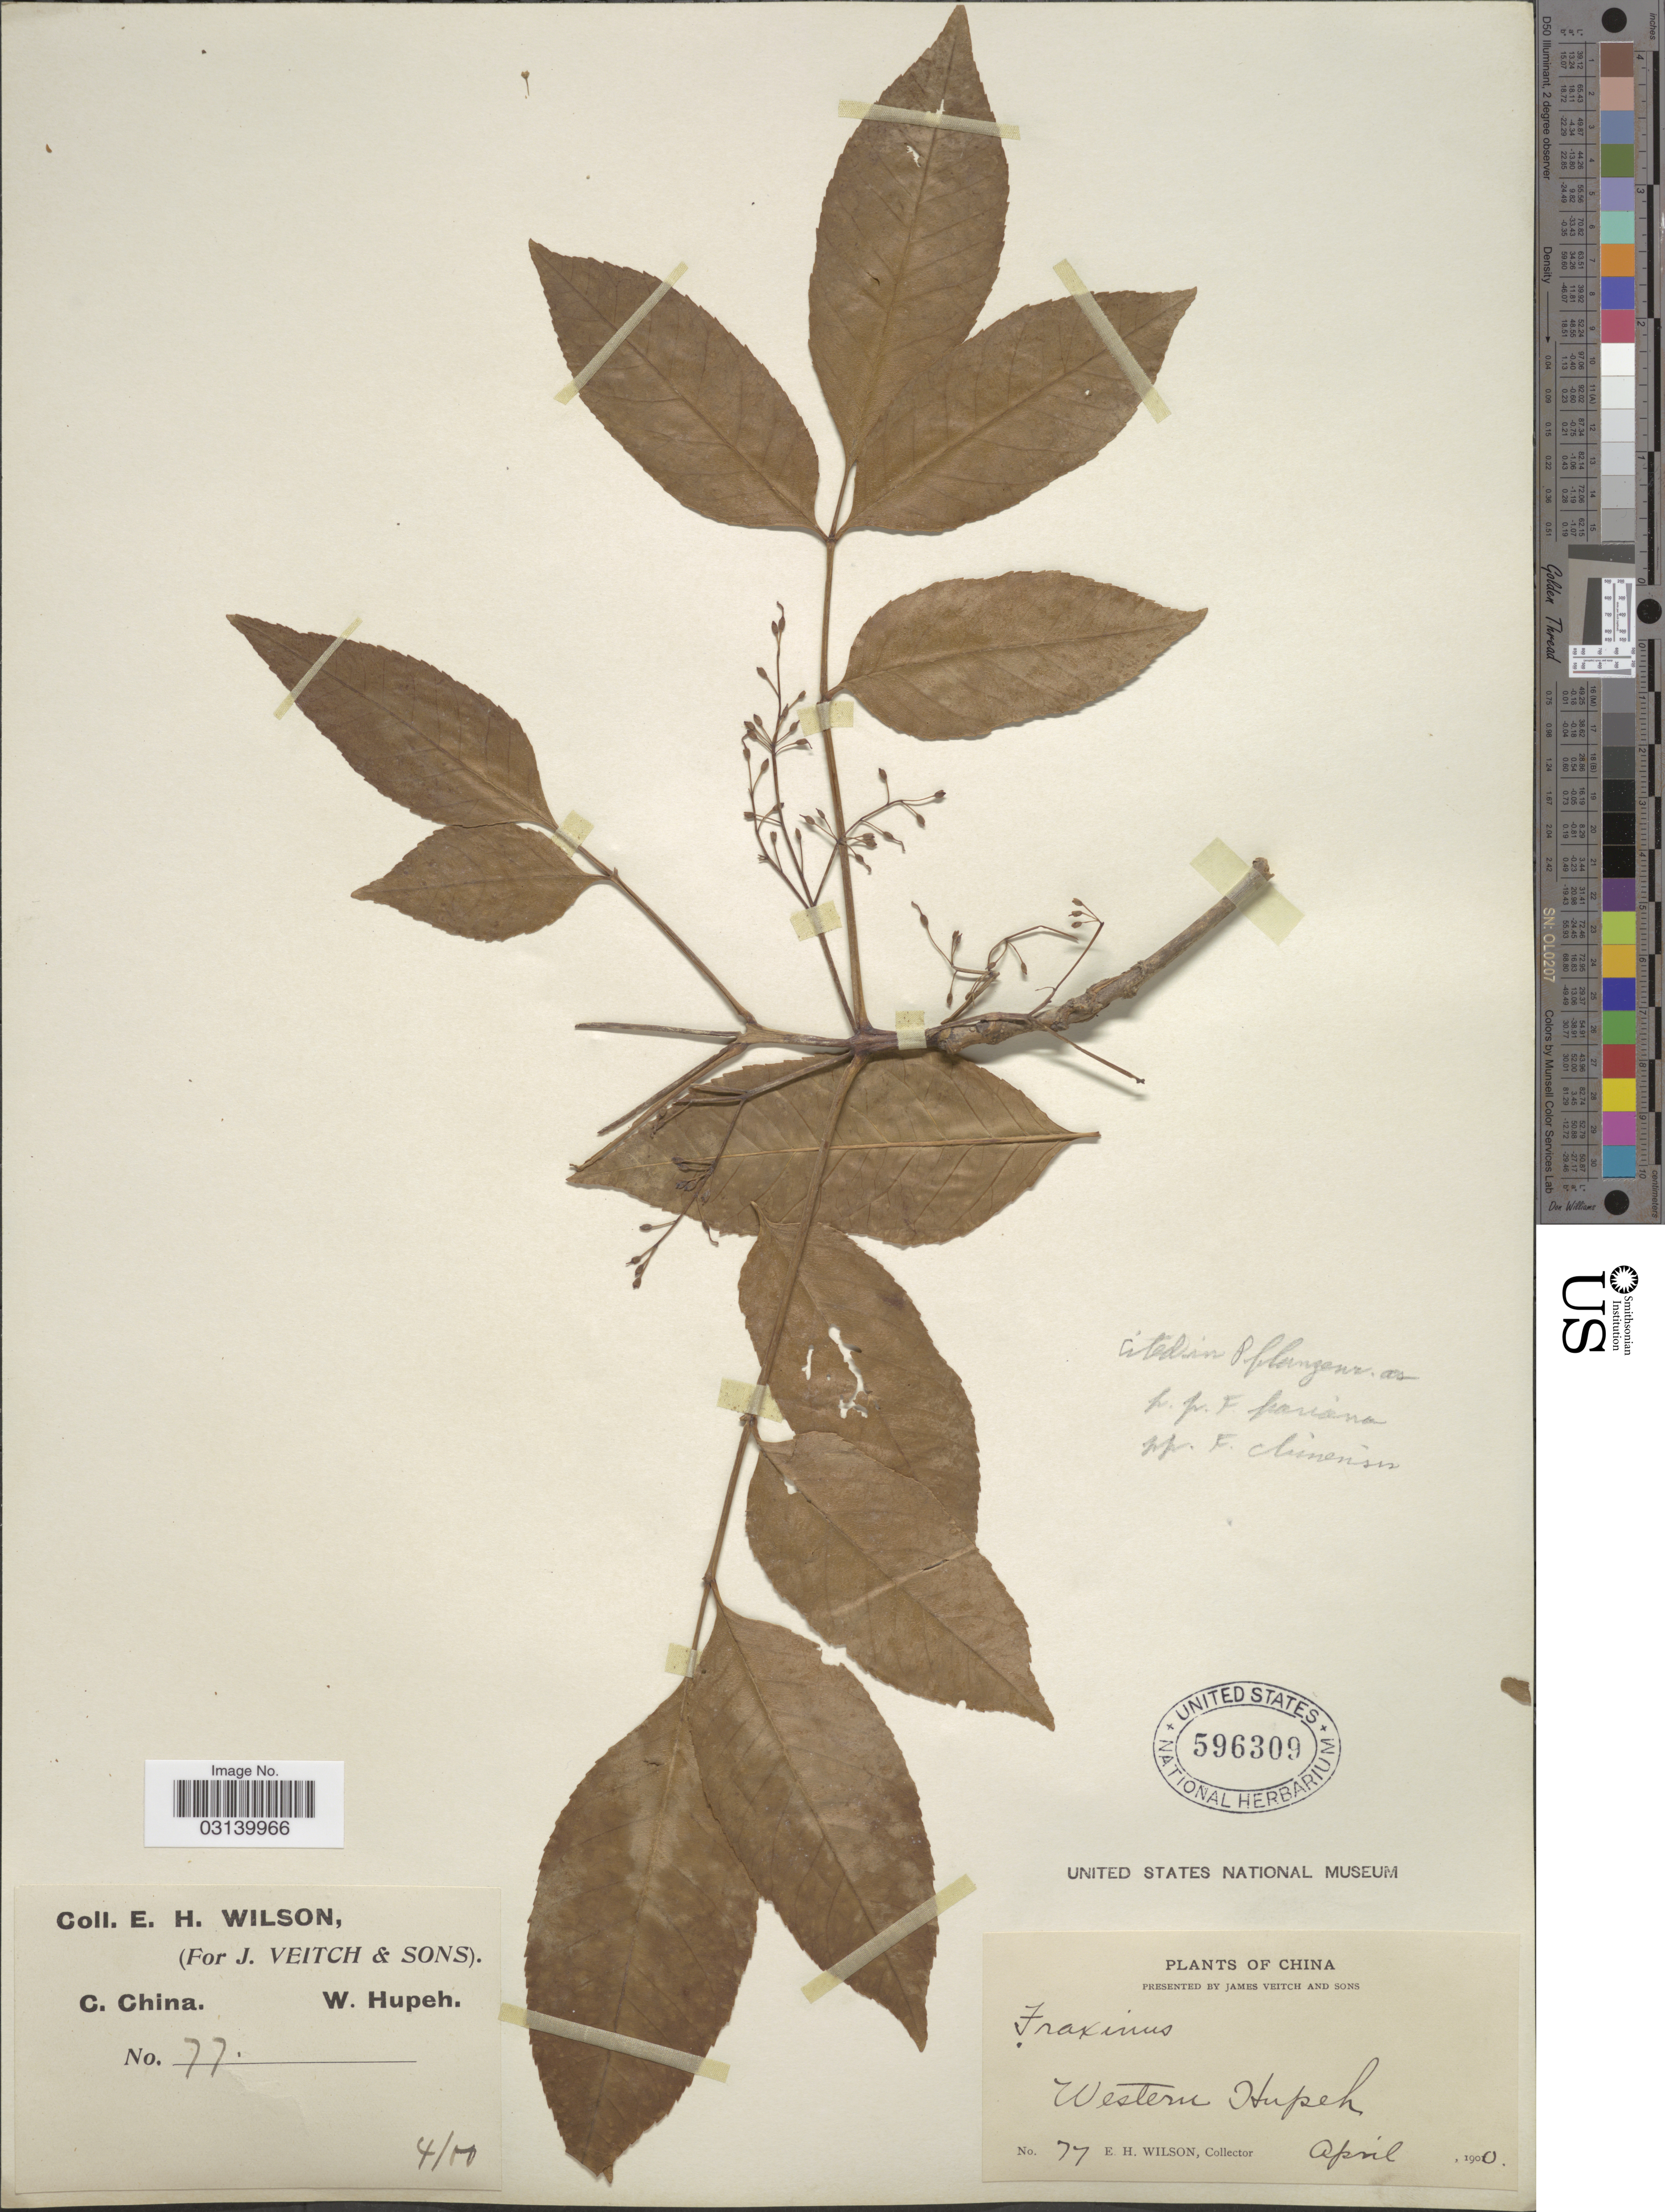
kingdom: Plantae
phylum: Tracheophyta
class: Magnoliopsida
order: Lamiales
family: Oleaceae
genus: Fraxinus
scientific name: Fraxinus paxiana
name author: Lingelsh.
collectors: E. Wilson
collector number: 77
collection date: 1900-04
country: China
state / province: Hubei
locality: C. China. Western Hupeh.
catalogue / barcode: US 596309